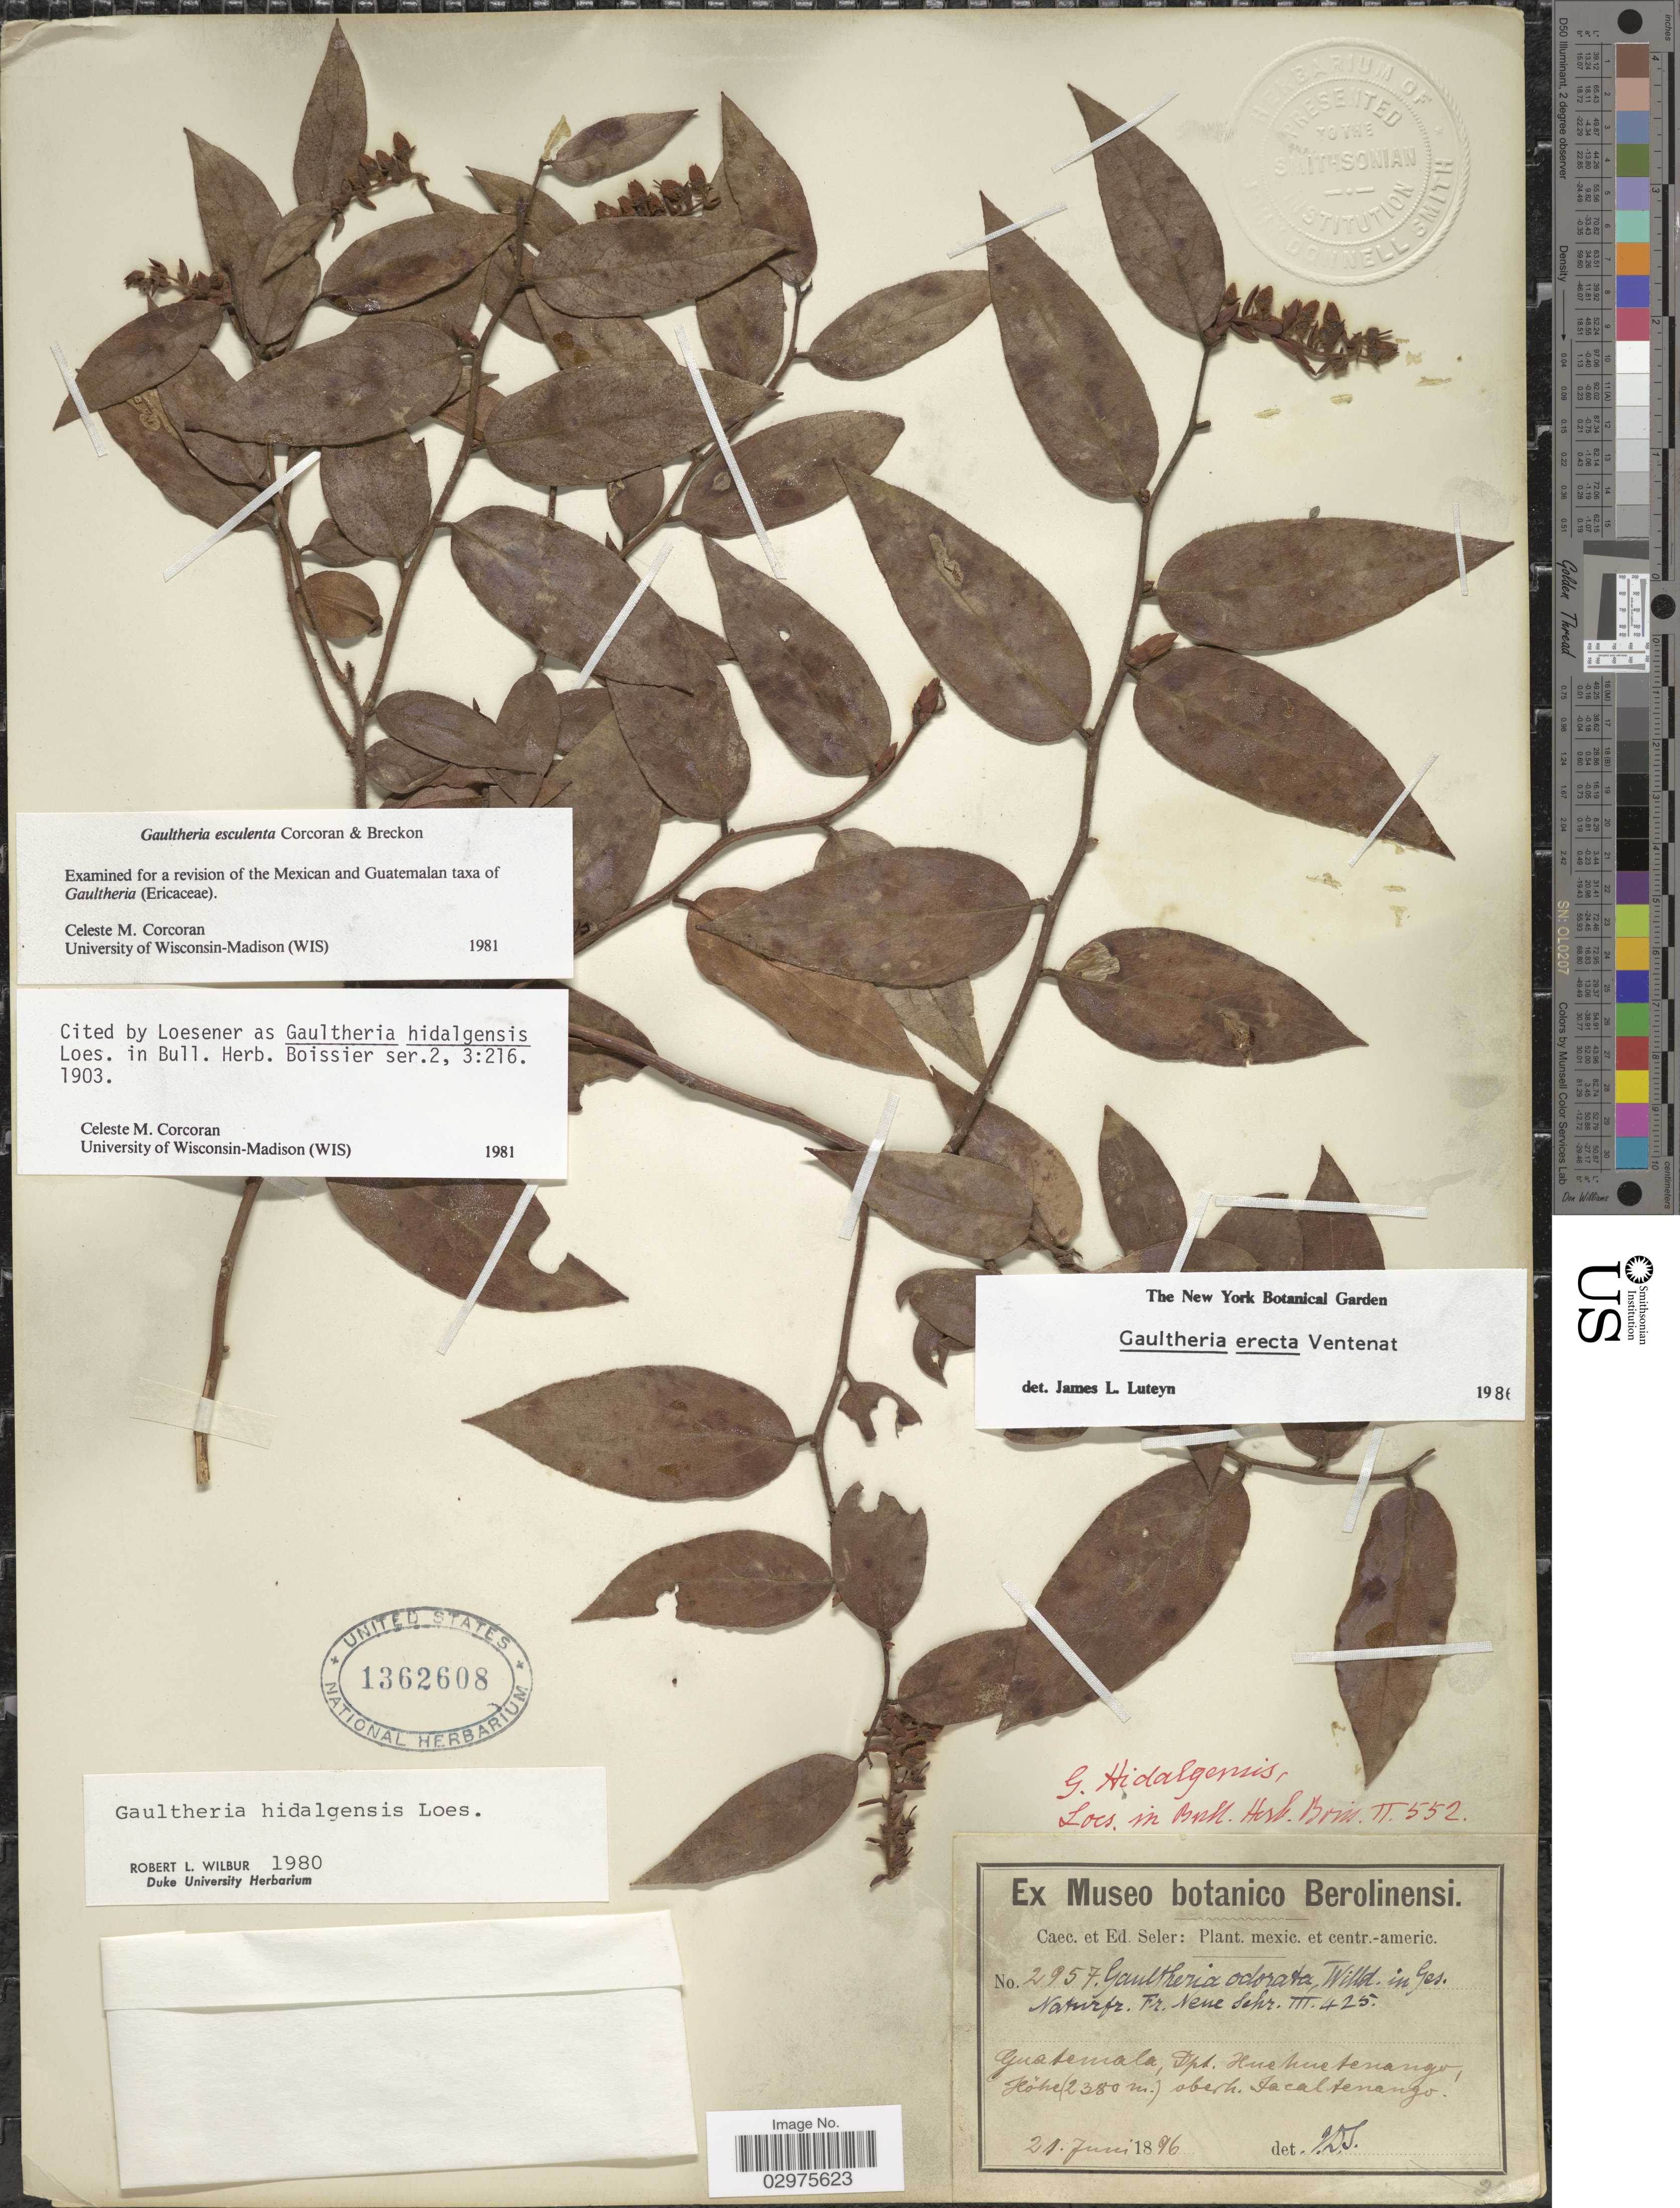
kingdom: Plantae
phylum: Tracheophyta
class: Magnoliopsida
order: Ericales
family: Ericaceae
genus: Gaultheria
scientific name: Gaultheria erecta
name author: Vent.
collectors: C. Seler & E. G. Seler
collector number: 2957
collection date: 1896-06-21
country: Guatemala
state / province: Huehuetenango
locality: Dpt. Huehuetenango. Jacaltenango.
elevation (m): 2380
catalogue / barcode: US 1362608